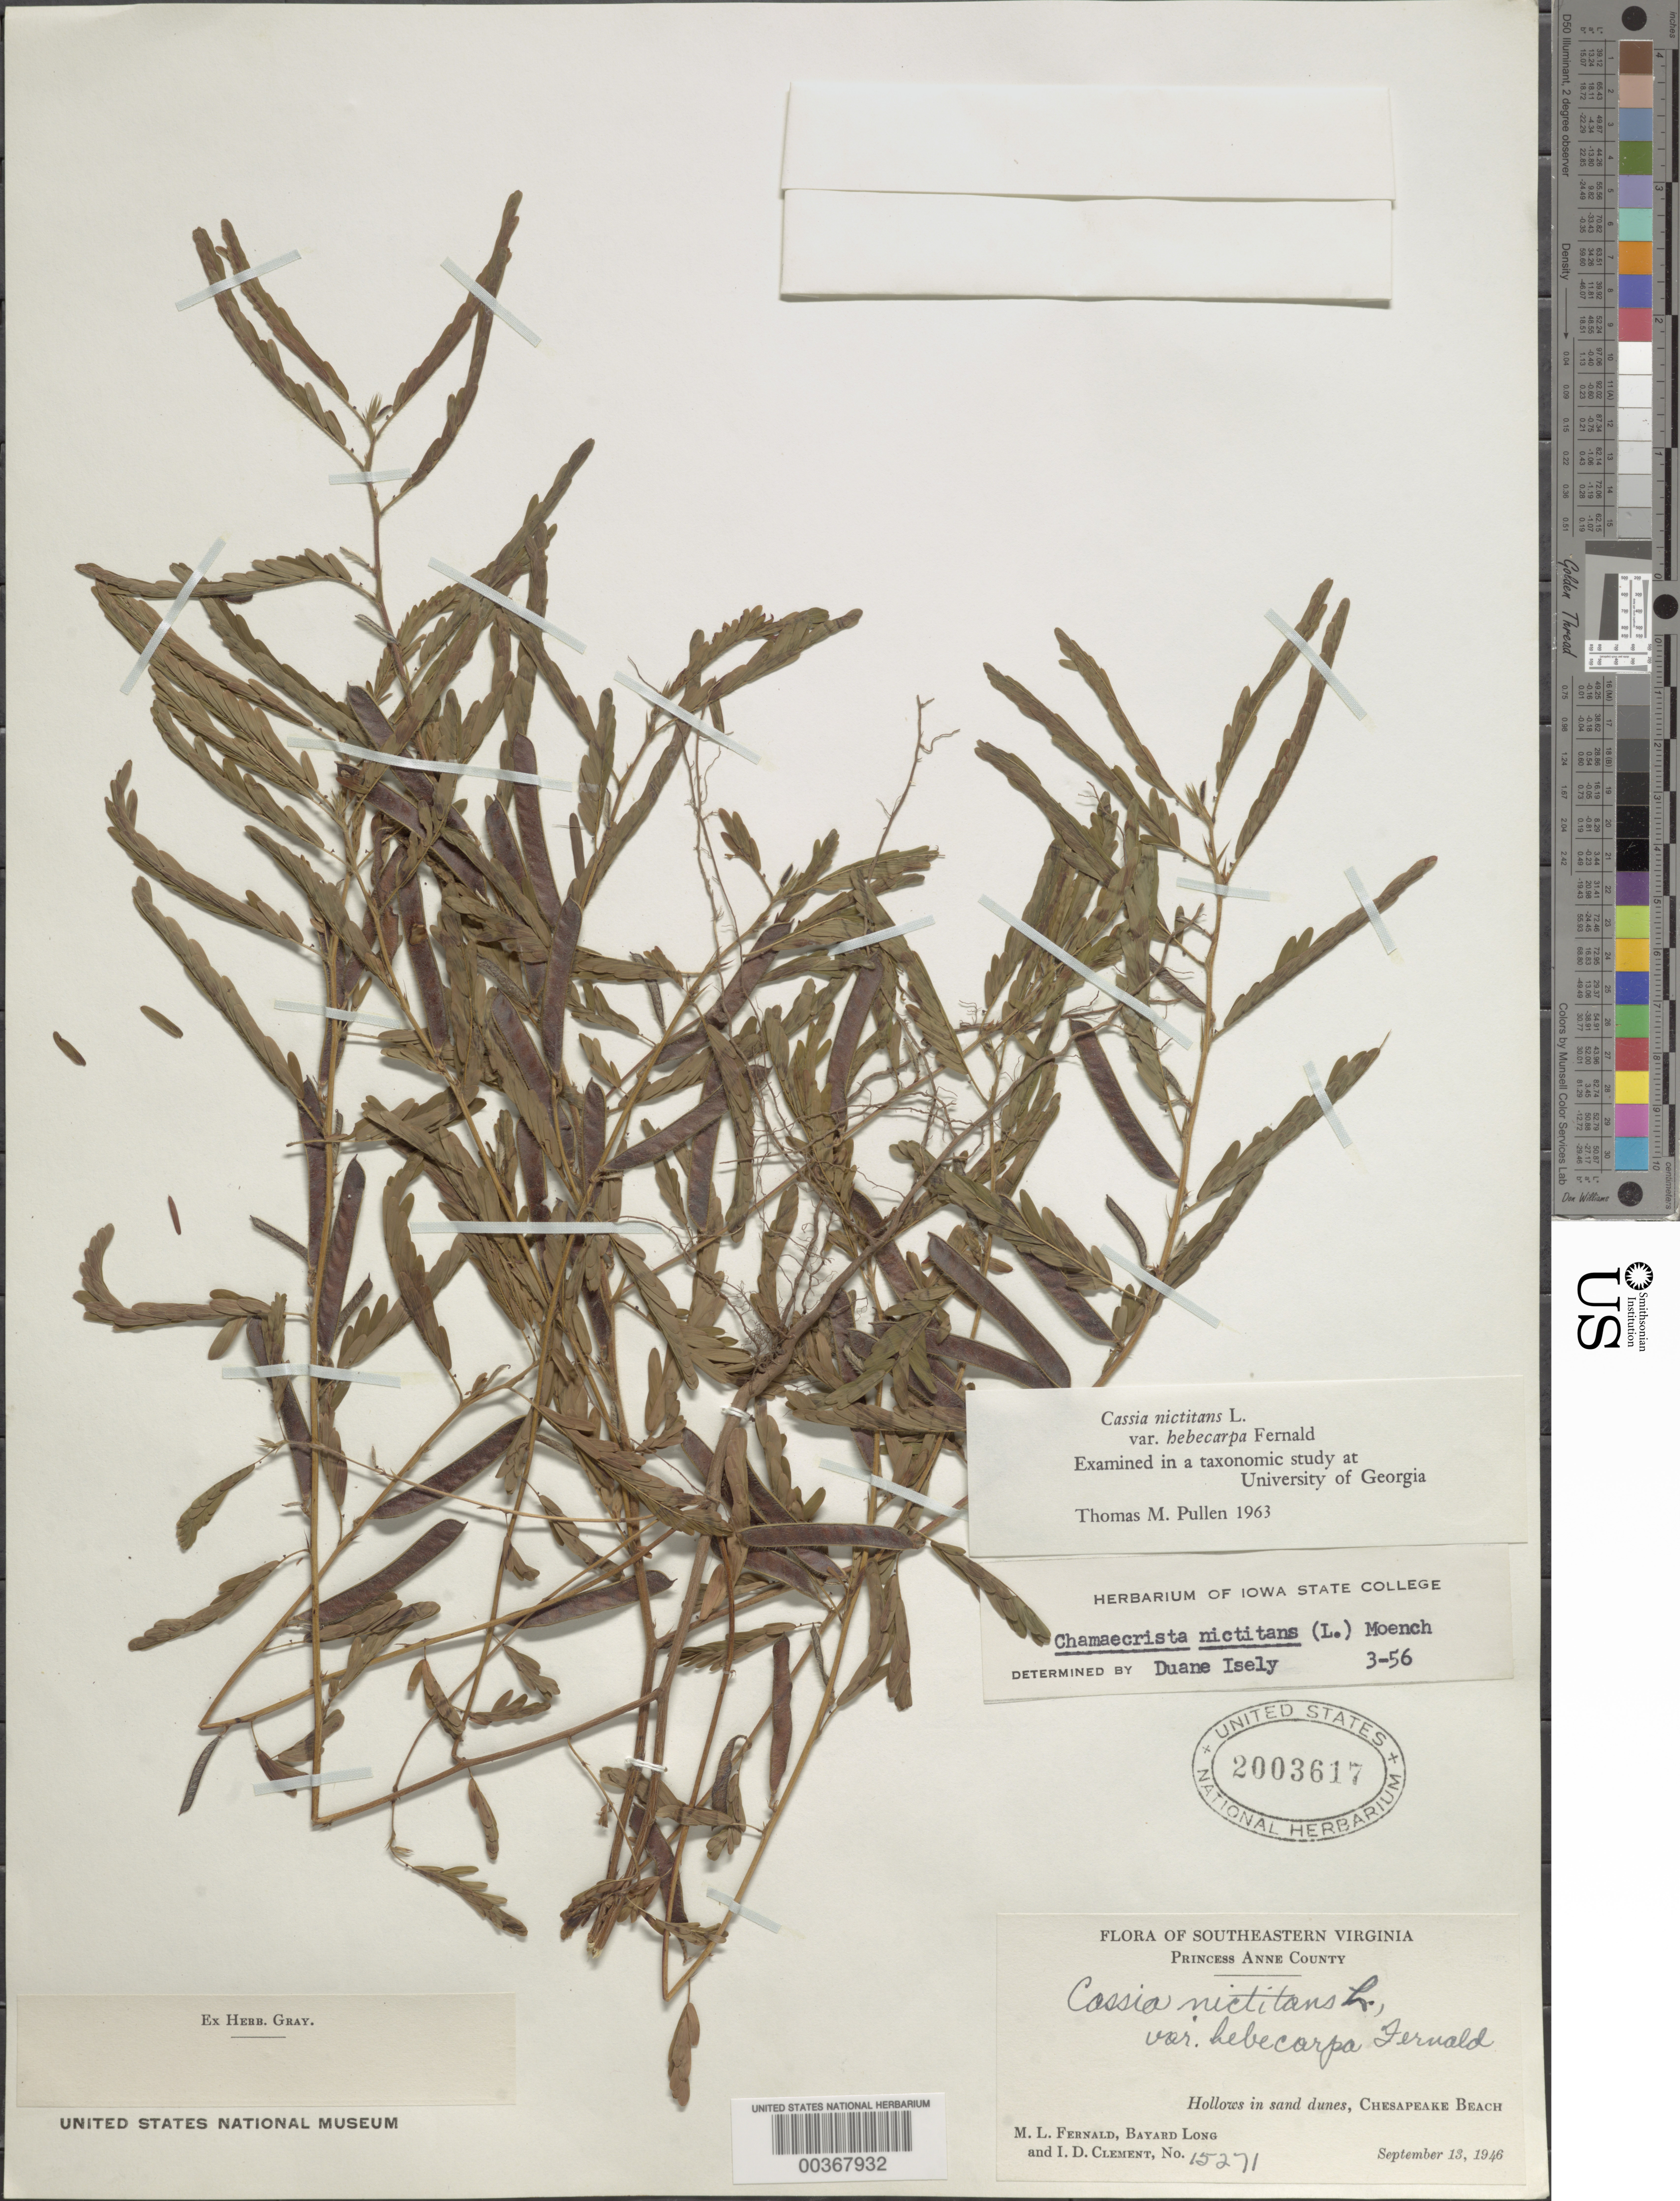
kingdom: Plantae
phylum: Tracheophyta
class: Magnoliopsida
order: Fabales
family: Fabaceae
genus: Chamaecrista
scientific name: Chamaecrista nictitans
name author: (L.) Moench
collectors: M. L. Fernald, B. H. Long & I. Clement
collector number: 15271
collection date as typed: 13 Sep 1946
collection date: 1946-09-13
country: United States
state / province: Virginia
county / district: City of Virginia Beach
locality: Chesapeake Beach, Princess Anne County. [princess anne county is now part of City of Virginia Beach.]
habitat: Hollows in sand dunes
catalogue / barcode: US 2003617